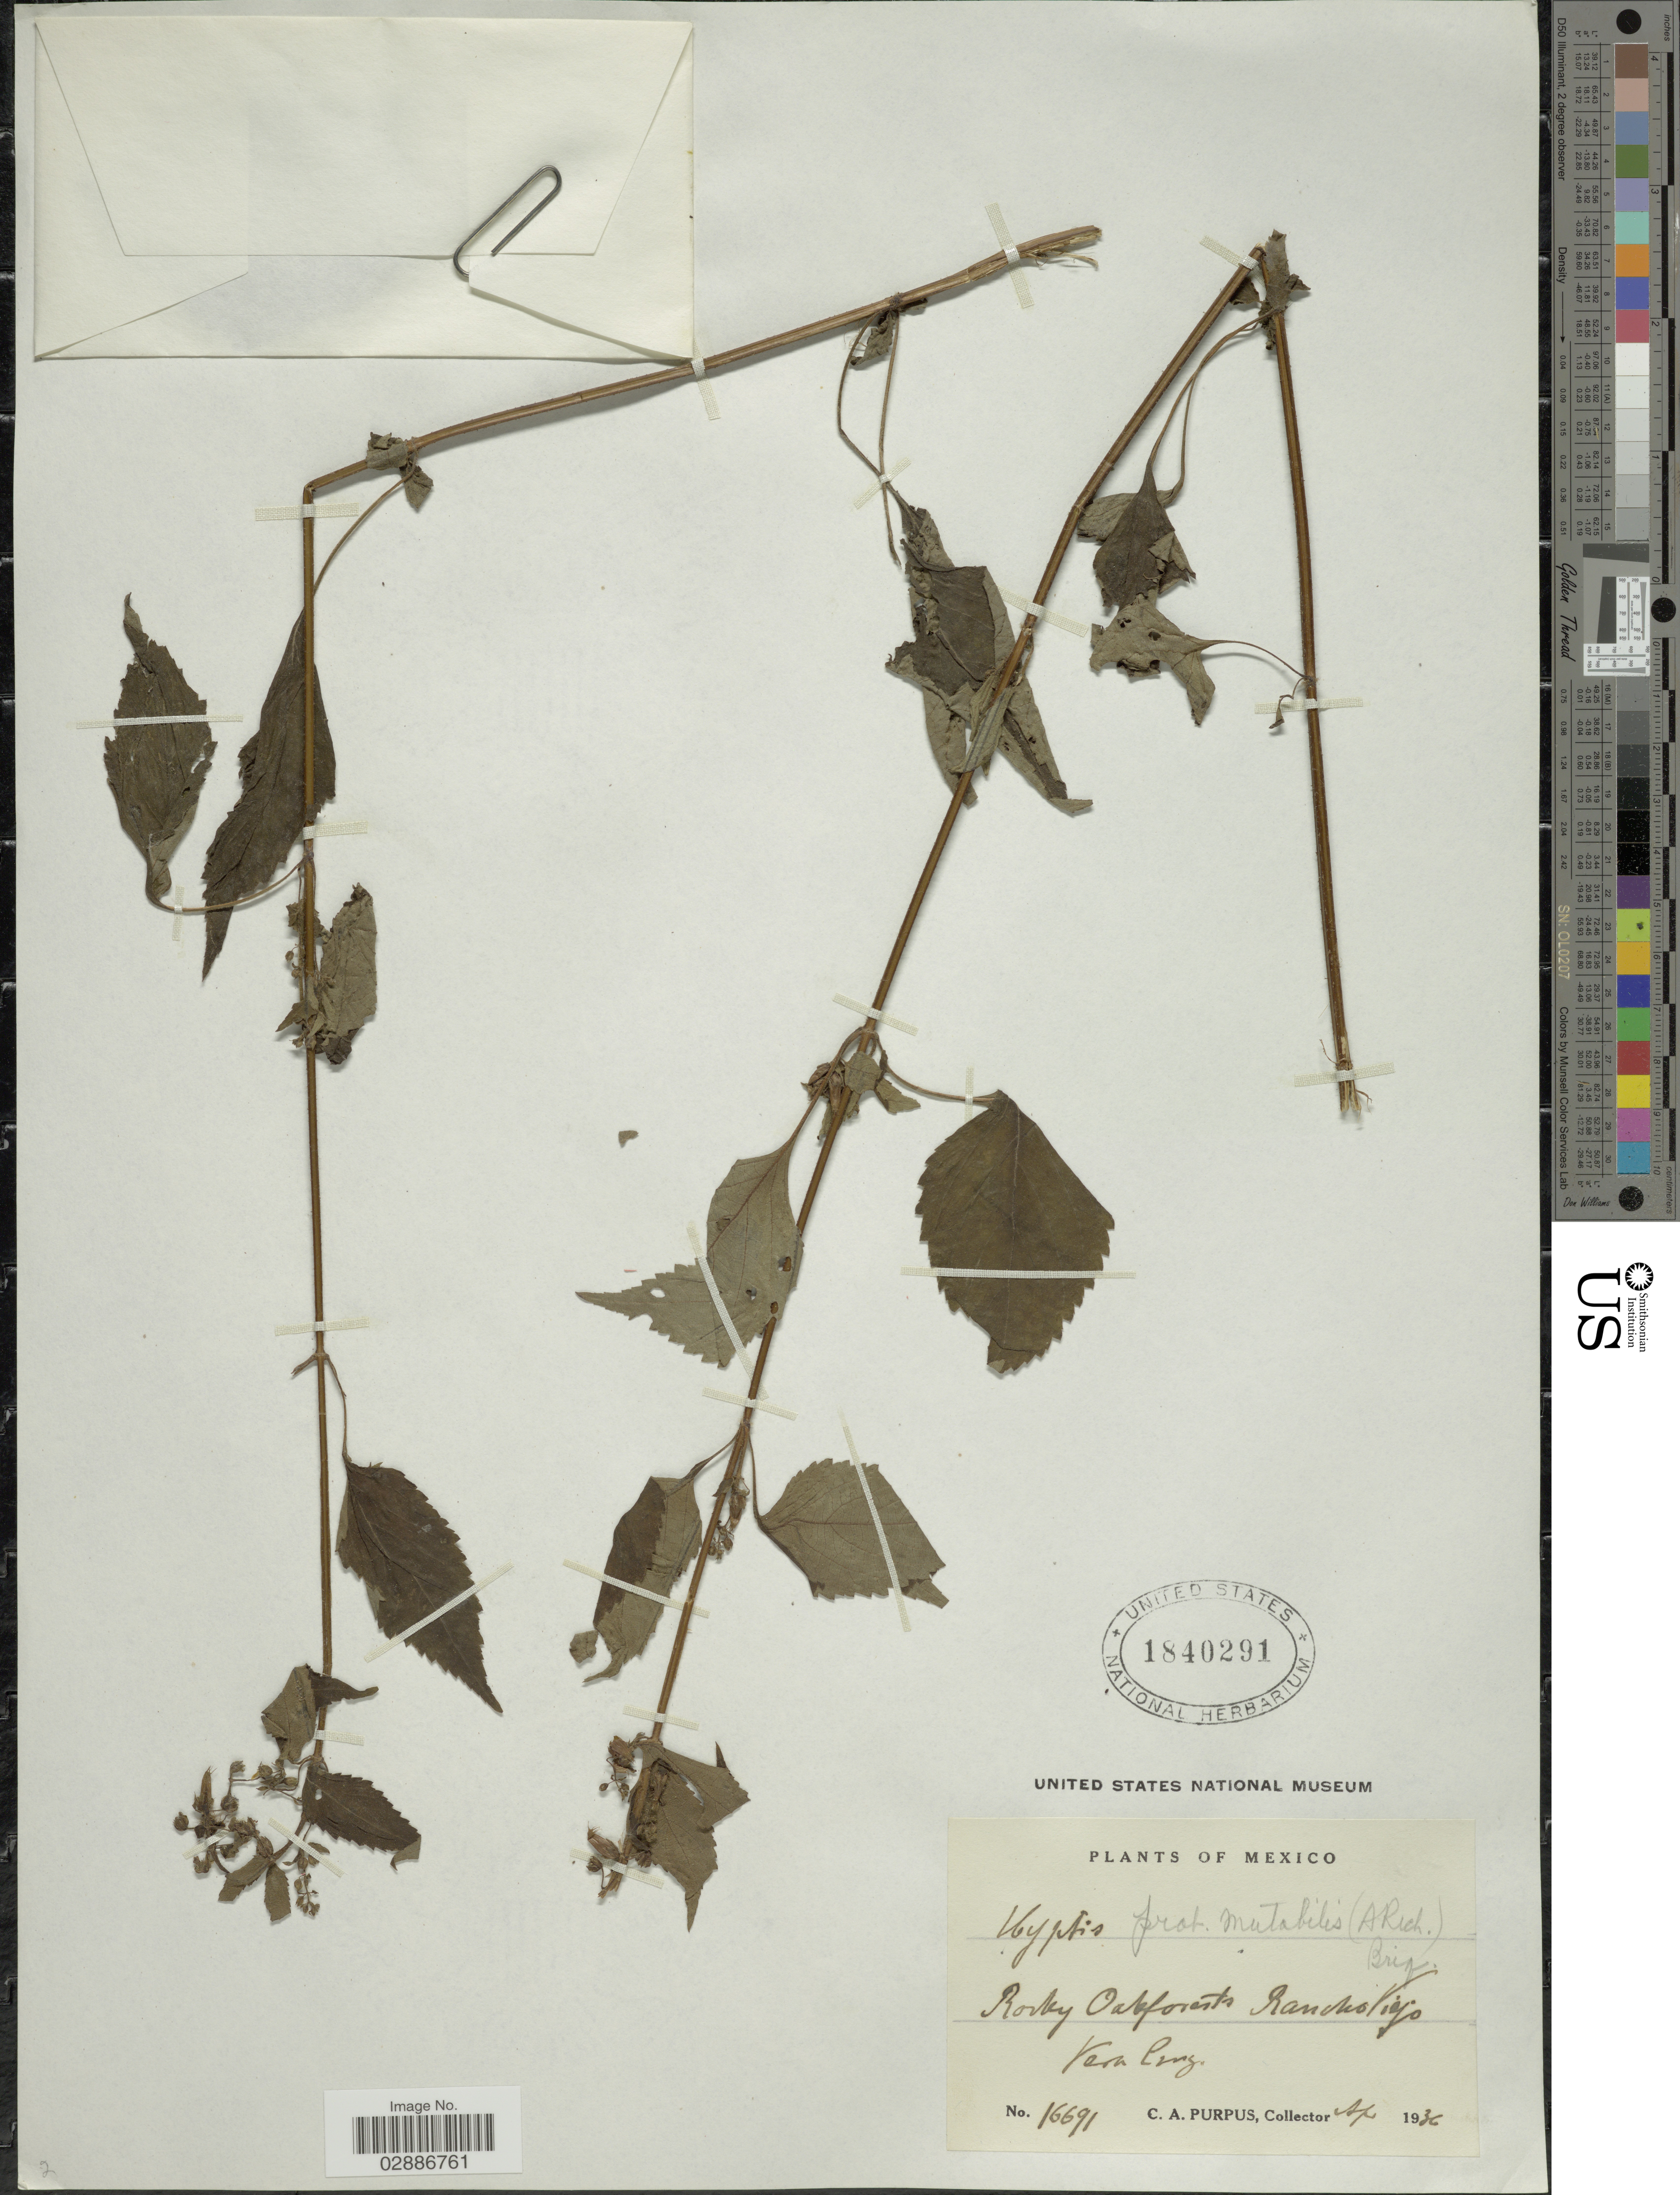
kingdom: Plantae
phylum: Tracheophyta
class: Magnoliopsida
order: Lamiales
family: Lamiaceae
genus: Cantinoa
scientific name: Cantinoa sp.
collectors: C. A. Purpus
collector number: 16691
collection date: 1936-09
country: Mexico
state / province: Veracruz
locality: Rancho Viejo. Vera Cruz.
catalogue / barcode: US 1840291